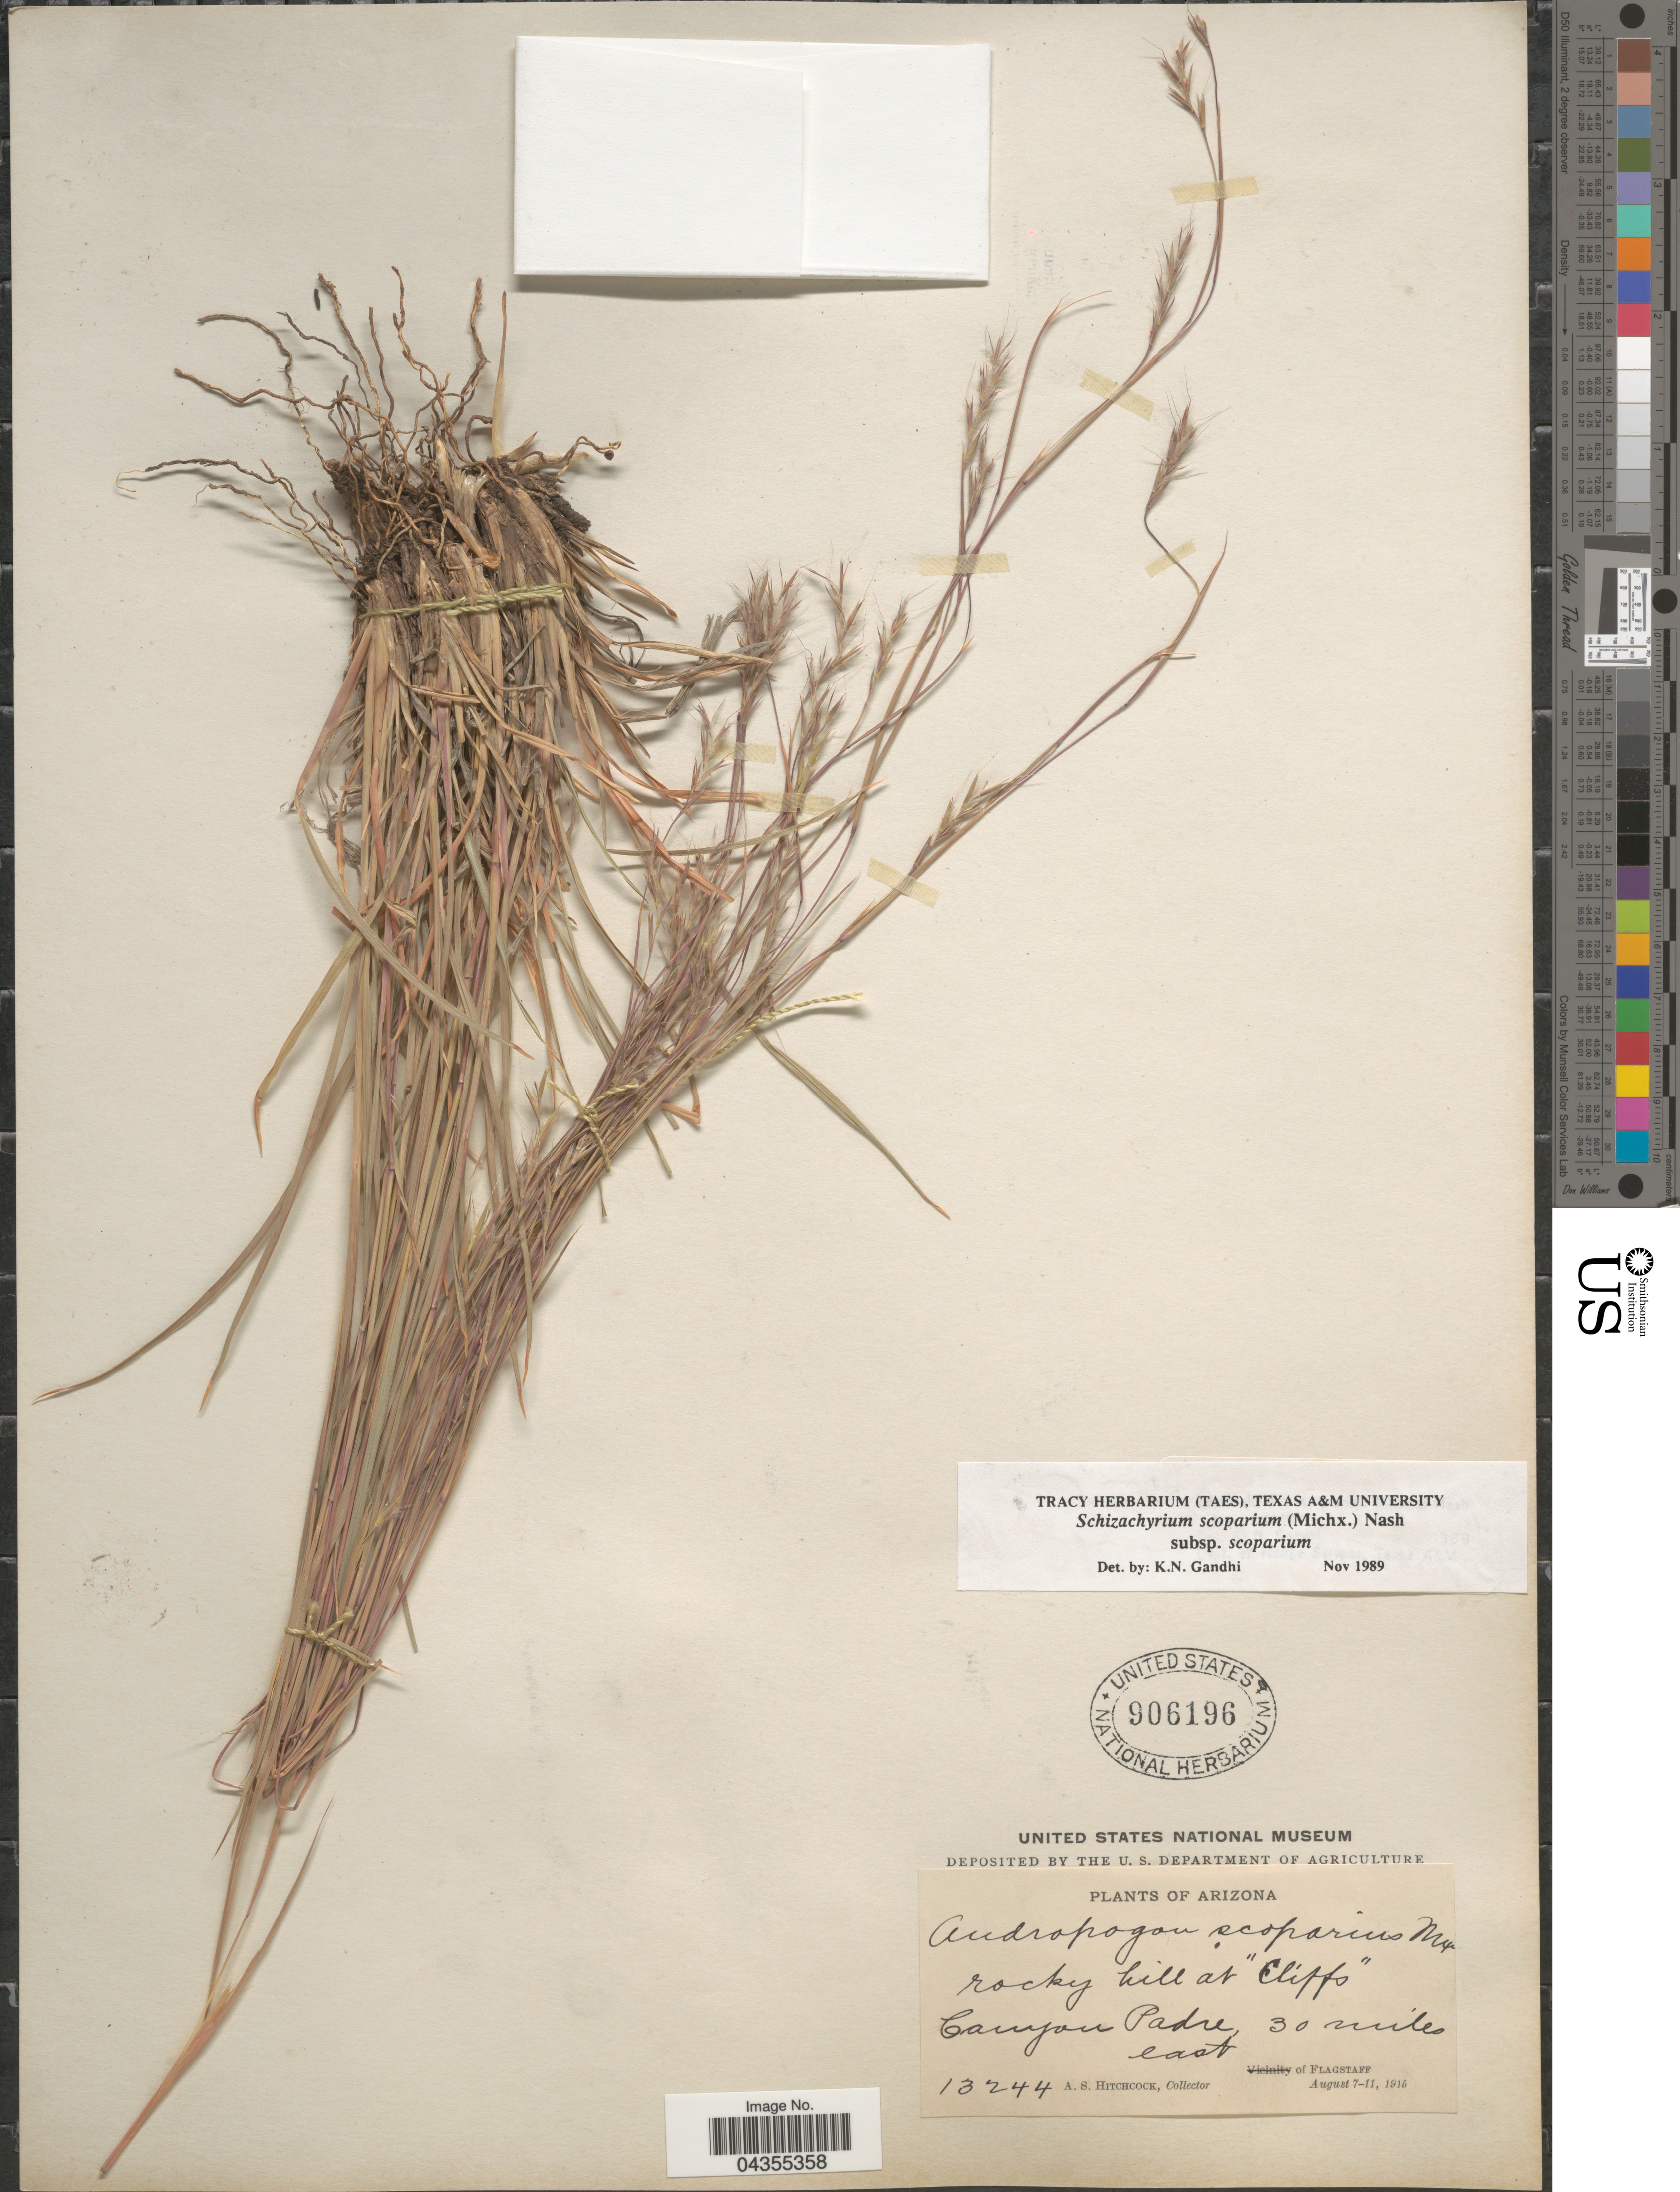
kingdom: Plantae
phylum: Tracheophyta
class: Liliopsida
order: Poales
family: Poaceae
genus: Schizachyrium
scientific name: Schizachyrium scoparium var. scoparium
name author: (Michx.) Nash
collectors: A. S. Hitchcock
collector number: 13244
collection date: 1915-08-07/1915-08-11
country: United States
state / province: Arizona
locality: Rocky hill at "Cliffs" Canyon Padre, 30 miles east of Flagstaff.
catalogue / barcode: US 906196